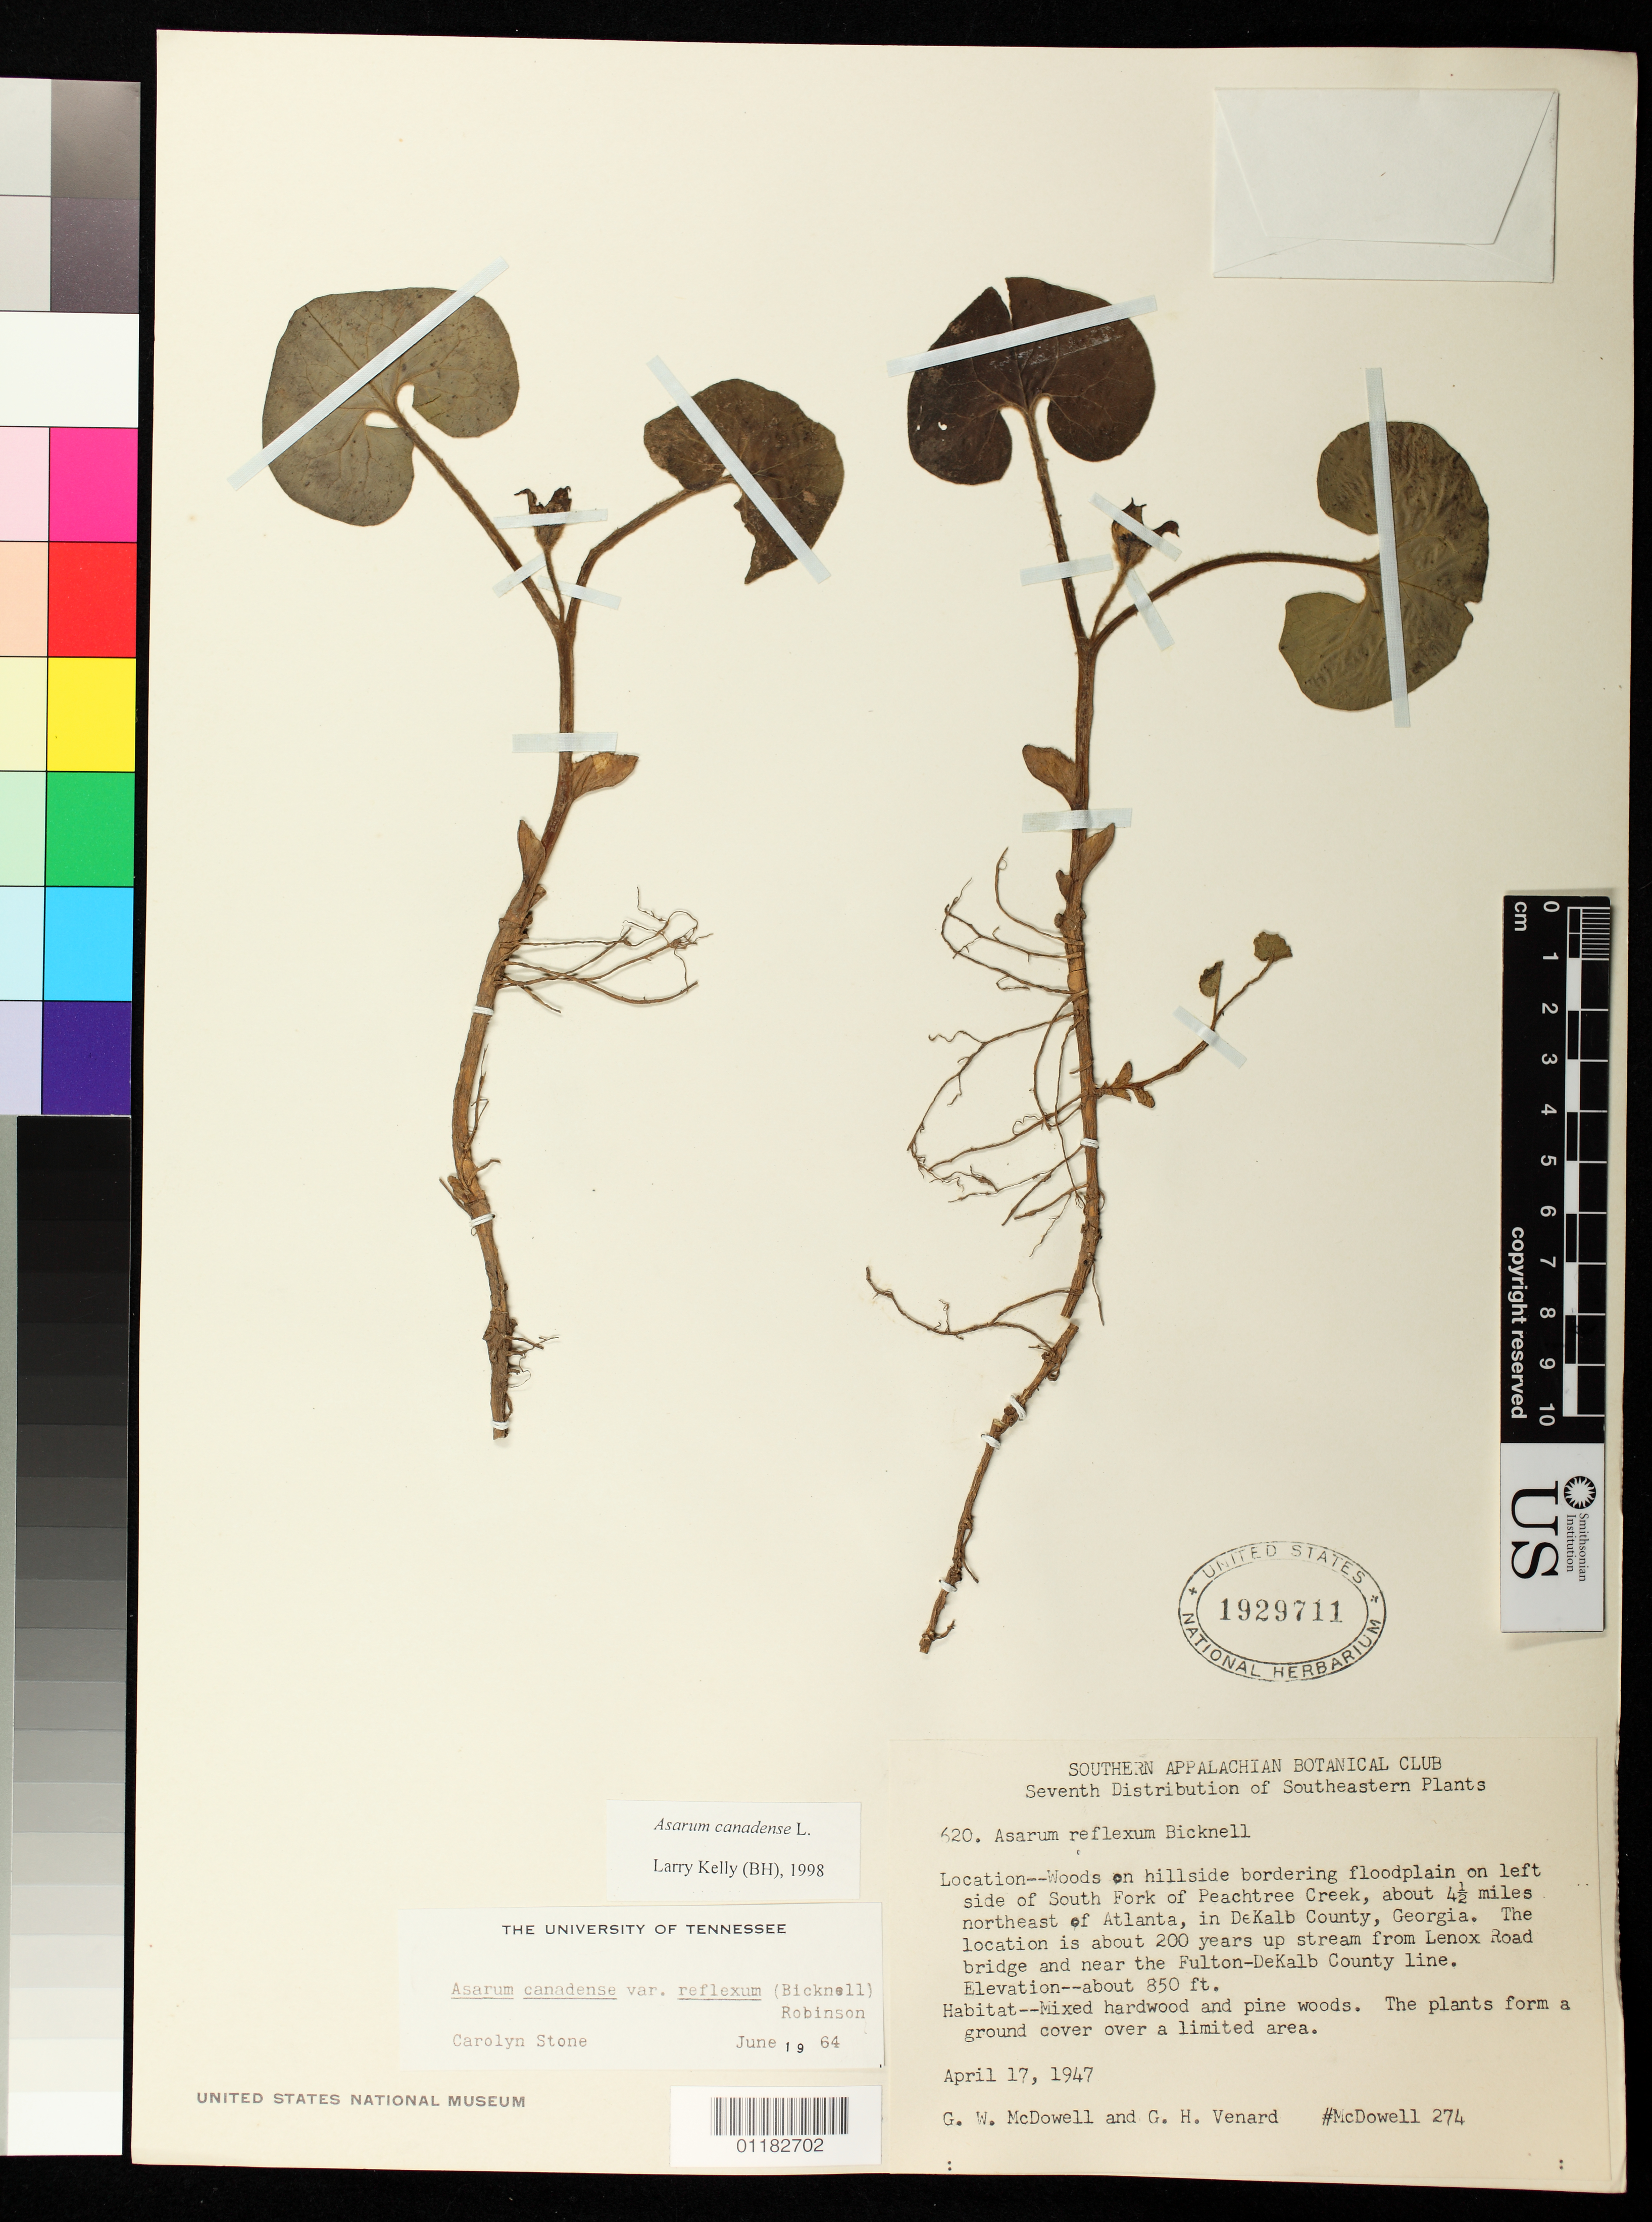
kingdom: Plantae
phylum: Tracheophyta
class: Magnoliopsida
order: Piperales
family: Aristolochiaceae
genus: Asarum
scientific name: Asarum canadense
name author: L.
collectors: G. McDowell & G. Venard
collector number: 274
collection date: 1947-04-17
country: United States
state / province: Georgia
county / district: DeKalb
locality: Woods on hillside bordering floodplain on left side of South Fork of Peachtree Creek, about 4 1/2 miles northeast of Atlanta, in DeKalb County, Georgia. The location is about 200 years up stream from Lenox Road bridge and near the Fulton-DeKalb County lin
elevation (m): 259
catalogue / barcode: US 1929711